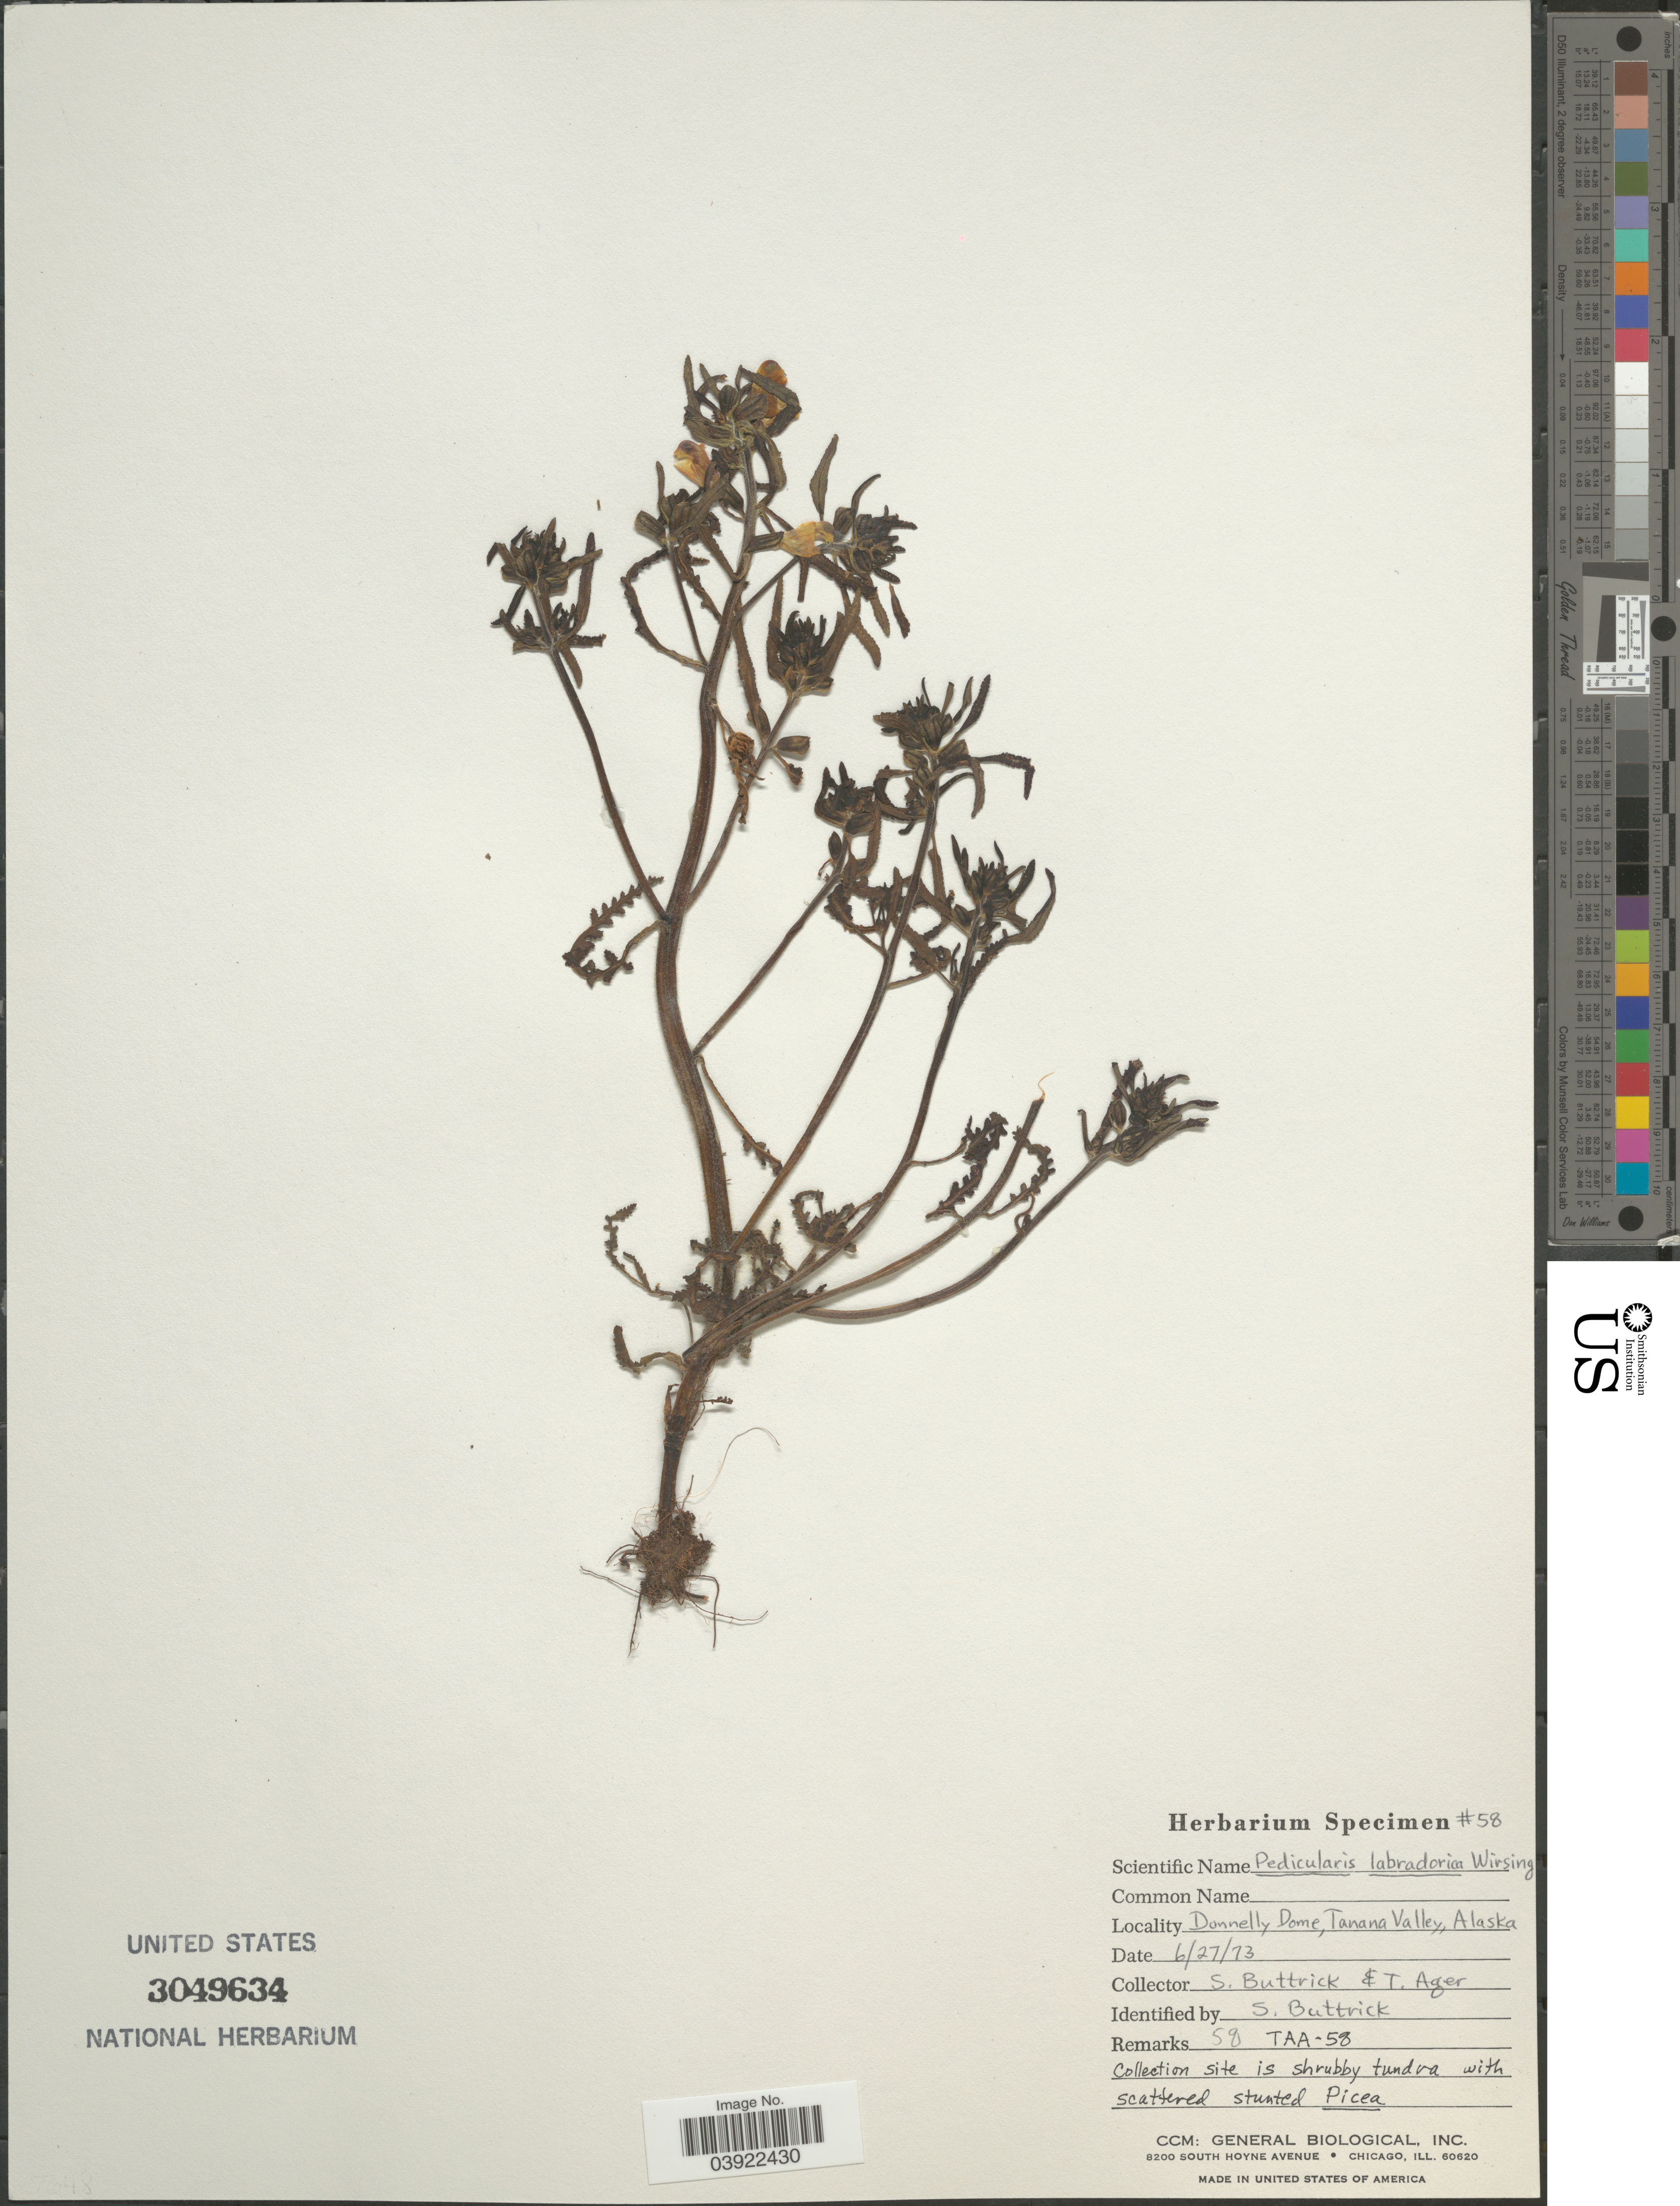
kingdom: Plantae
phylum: Tracheophyta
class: Magnoliopsida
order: Lamiales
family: Orobanchaceae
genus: Pedicularis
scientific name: Pedicularis labradorica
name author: Wirsing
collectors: S. Buttrick & T. Ager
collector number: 58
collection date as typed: Transcribed d/m/y: 27/6/73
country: United States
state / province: Alaska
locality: Donnelly Dome, Tanana Valley.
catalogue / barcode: US 3049634